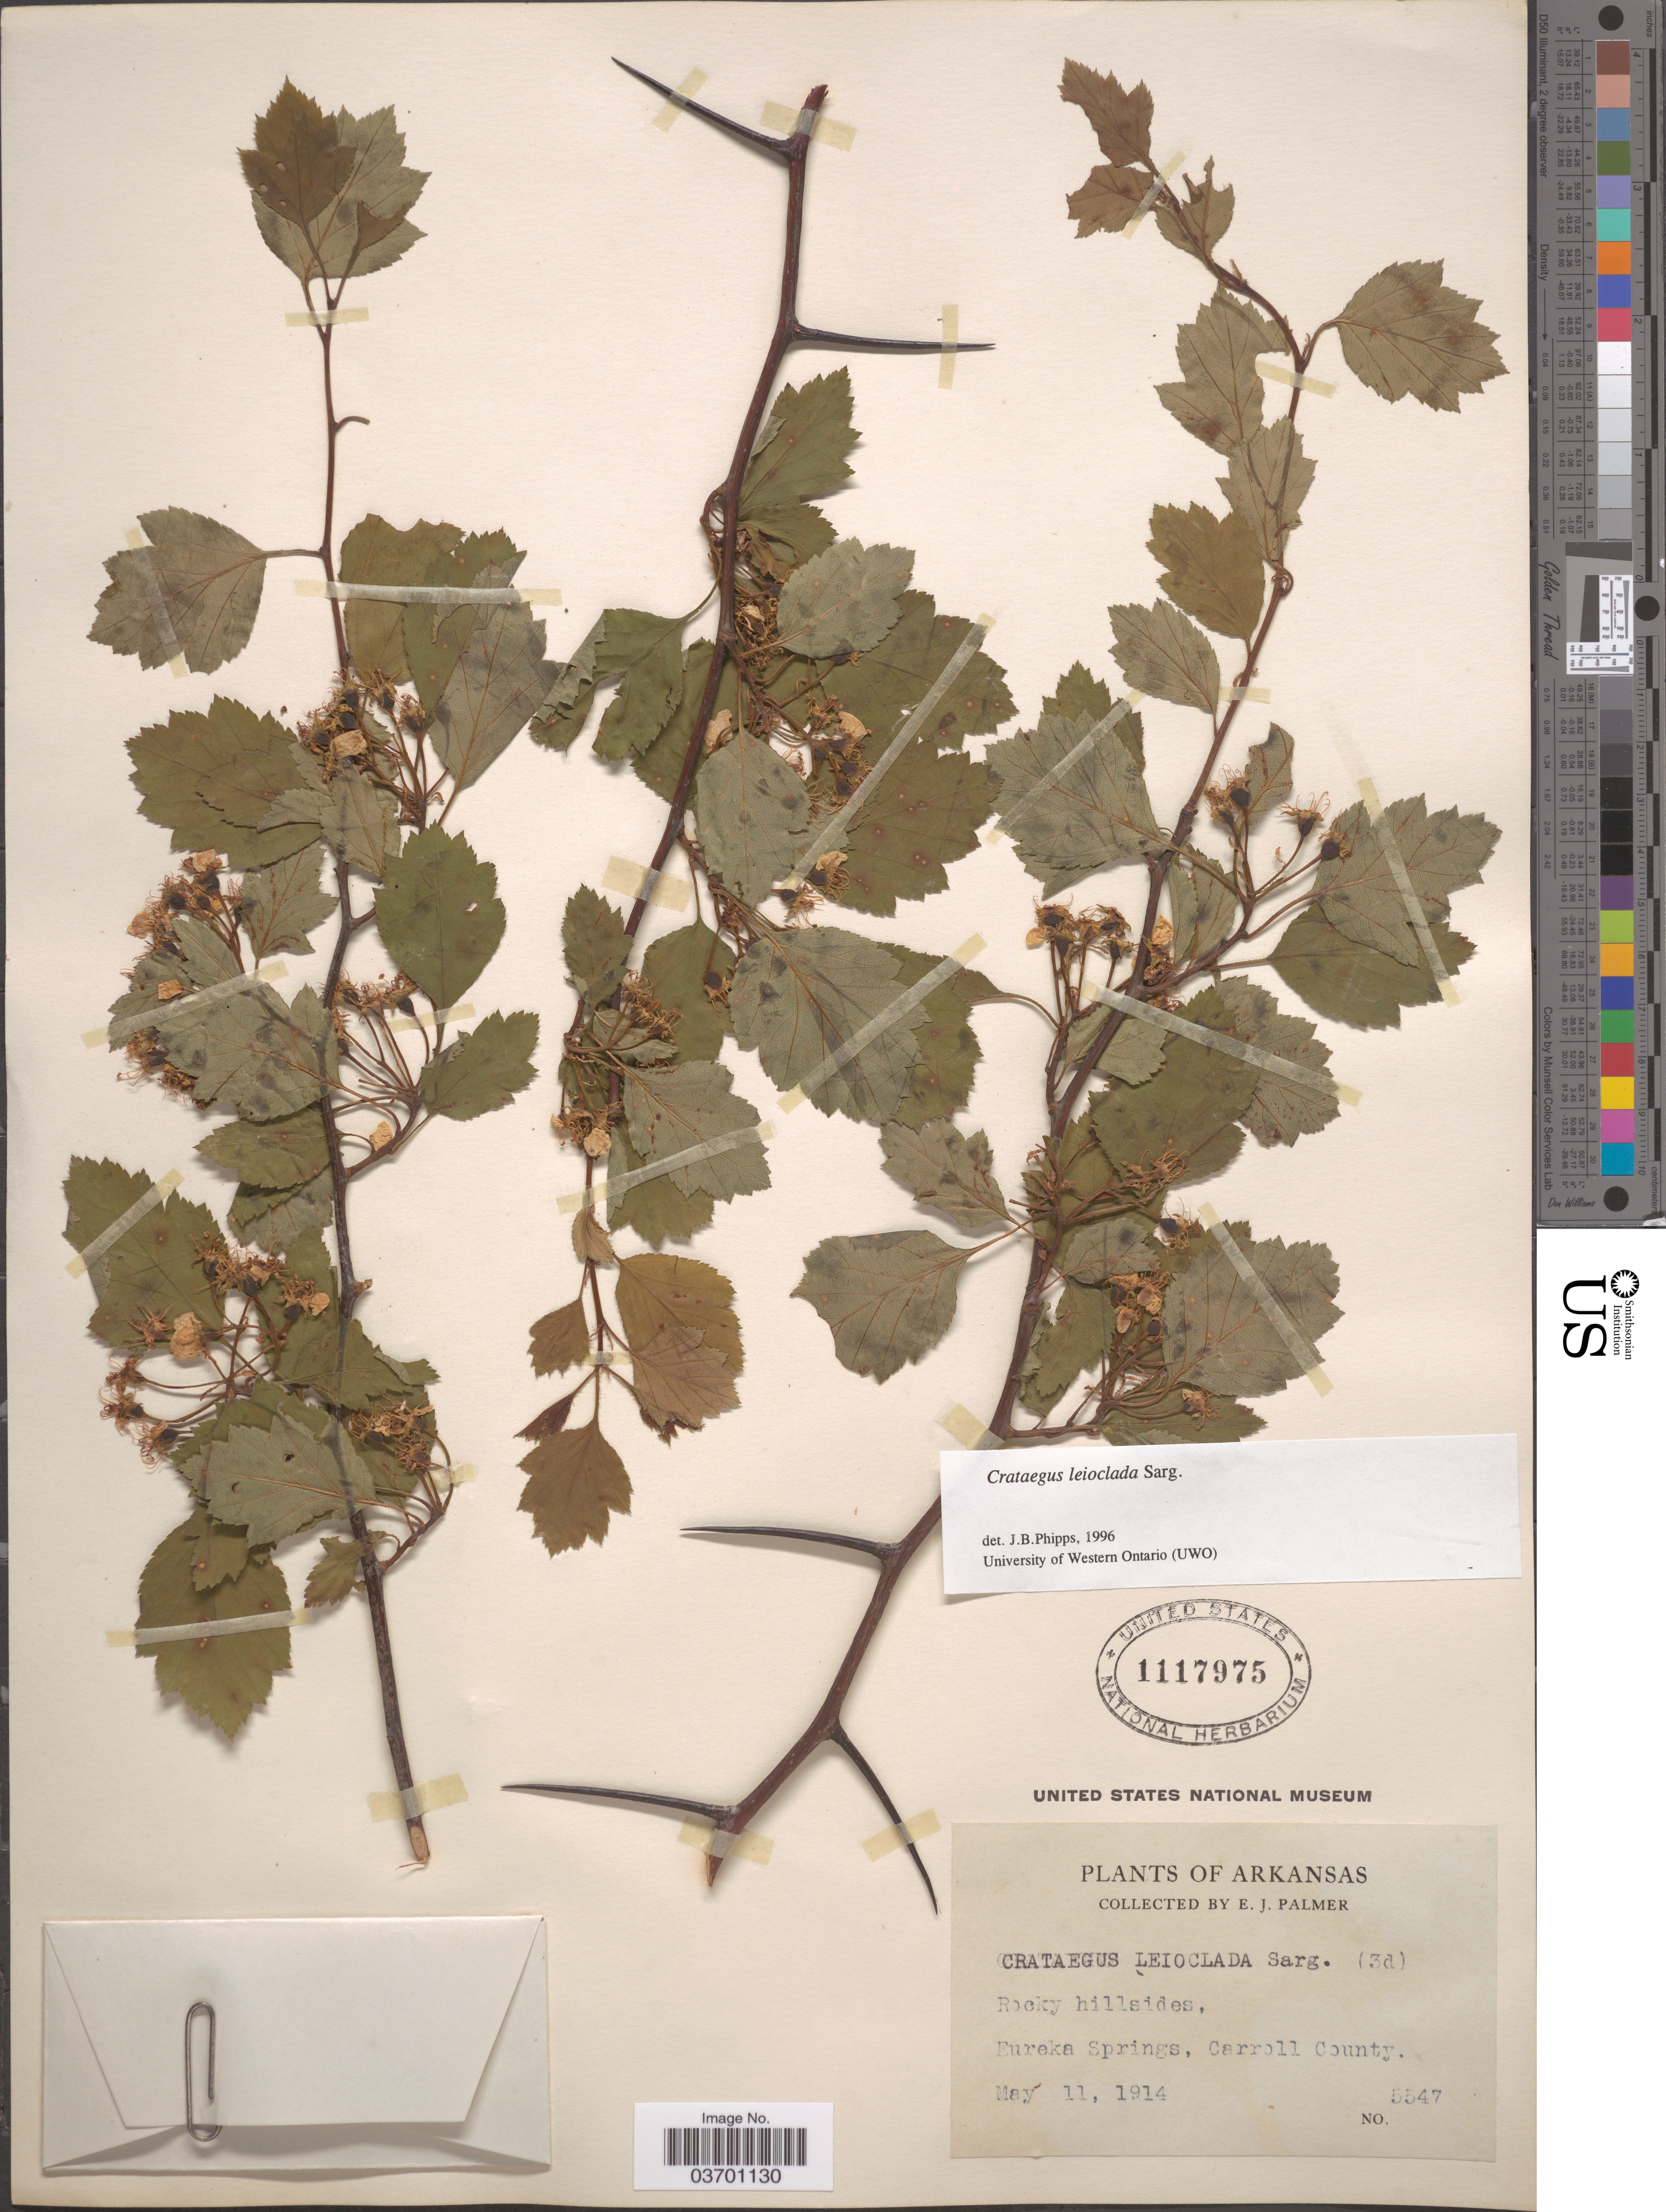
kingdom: Plantae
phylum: Tracheophyta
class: Magnoliopsida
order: Rosales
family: Rosaceae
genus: Crataegus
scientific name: Crataegus neobushii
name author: Sarg.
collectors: E. J. Palmer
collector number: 5547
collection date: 1914-05-11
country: United States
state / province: Arkansas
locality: Eureka Springs, Carroll County.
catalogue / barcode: US 1117975